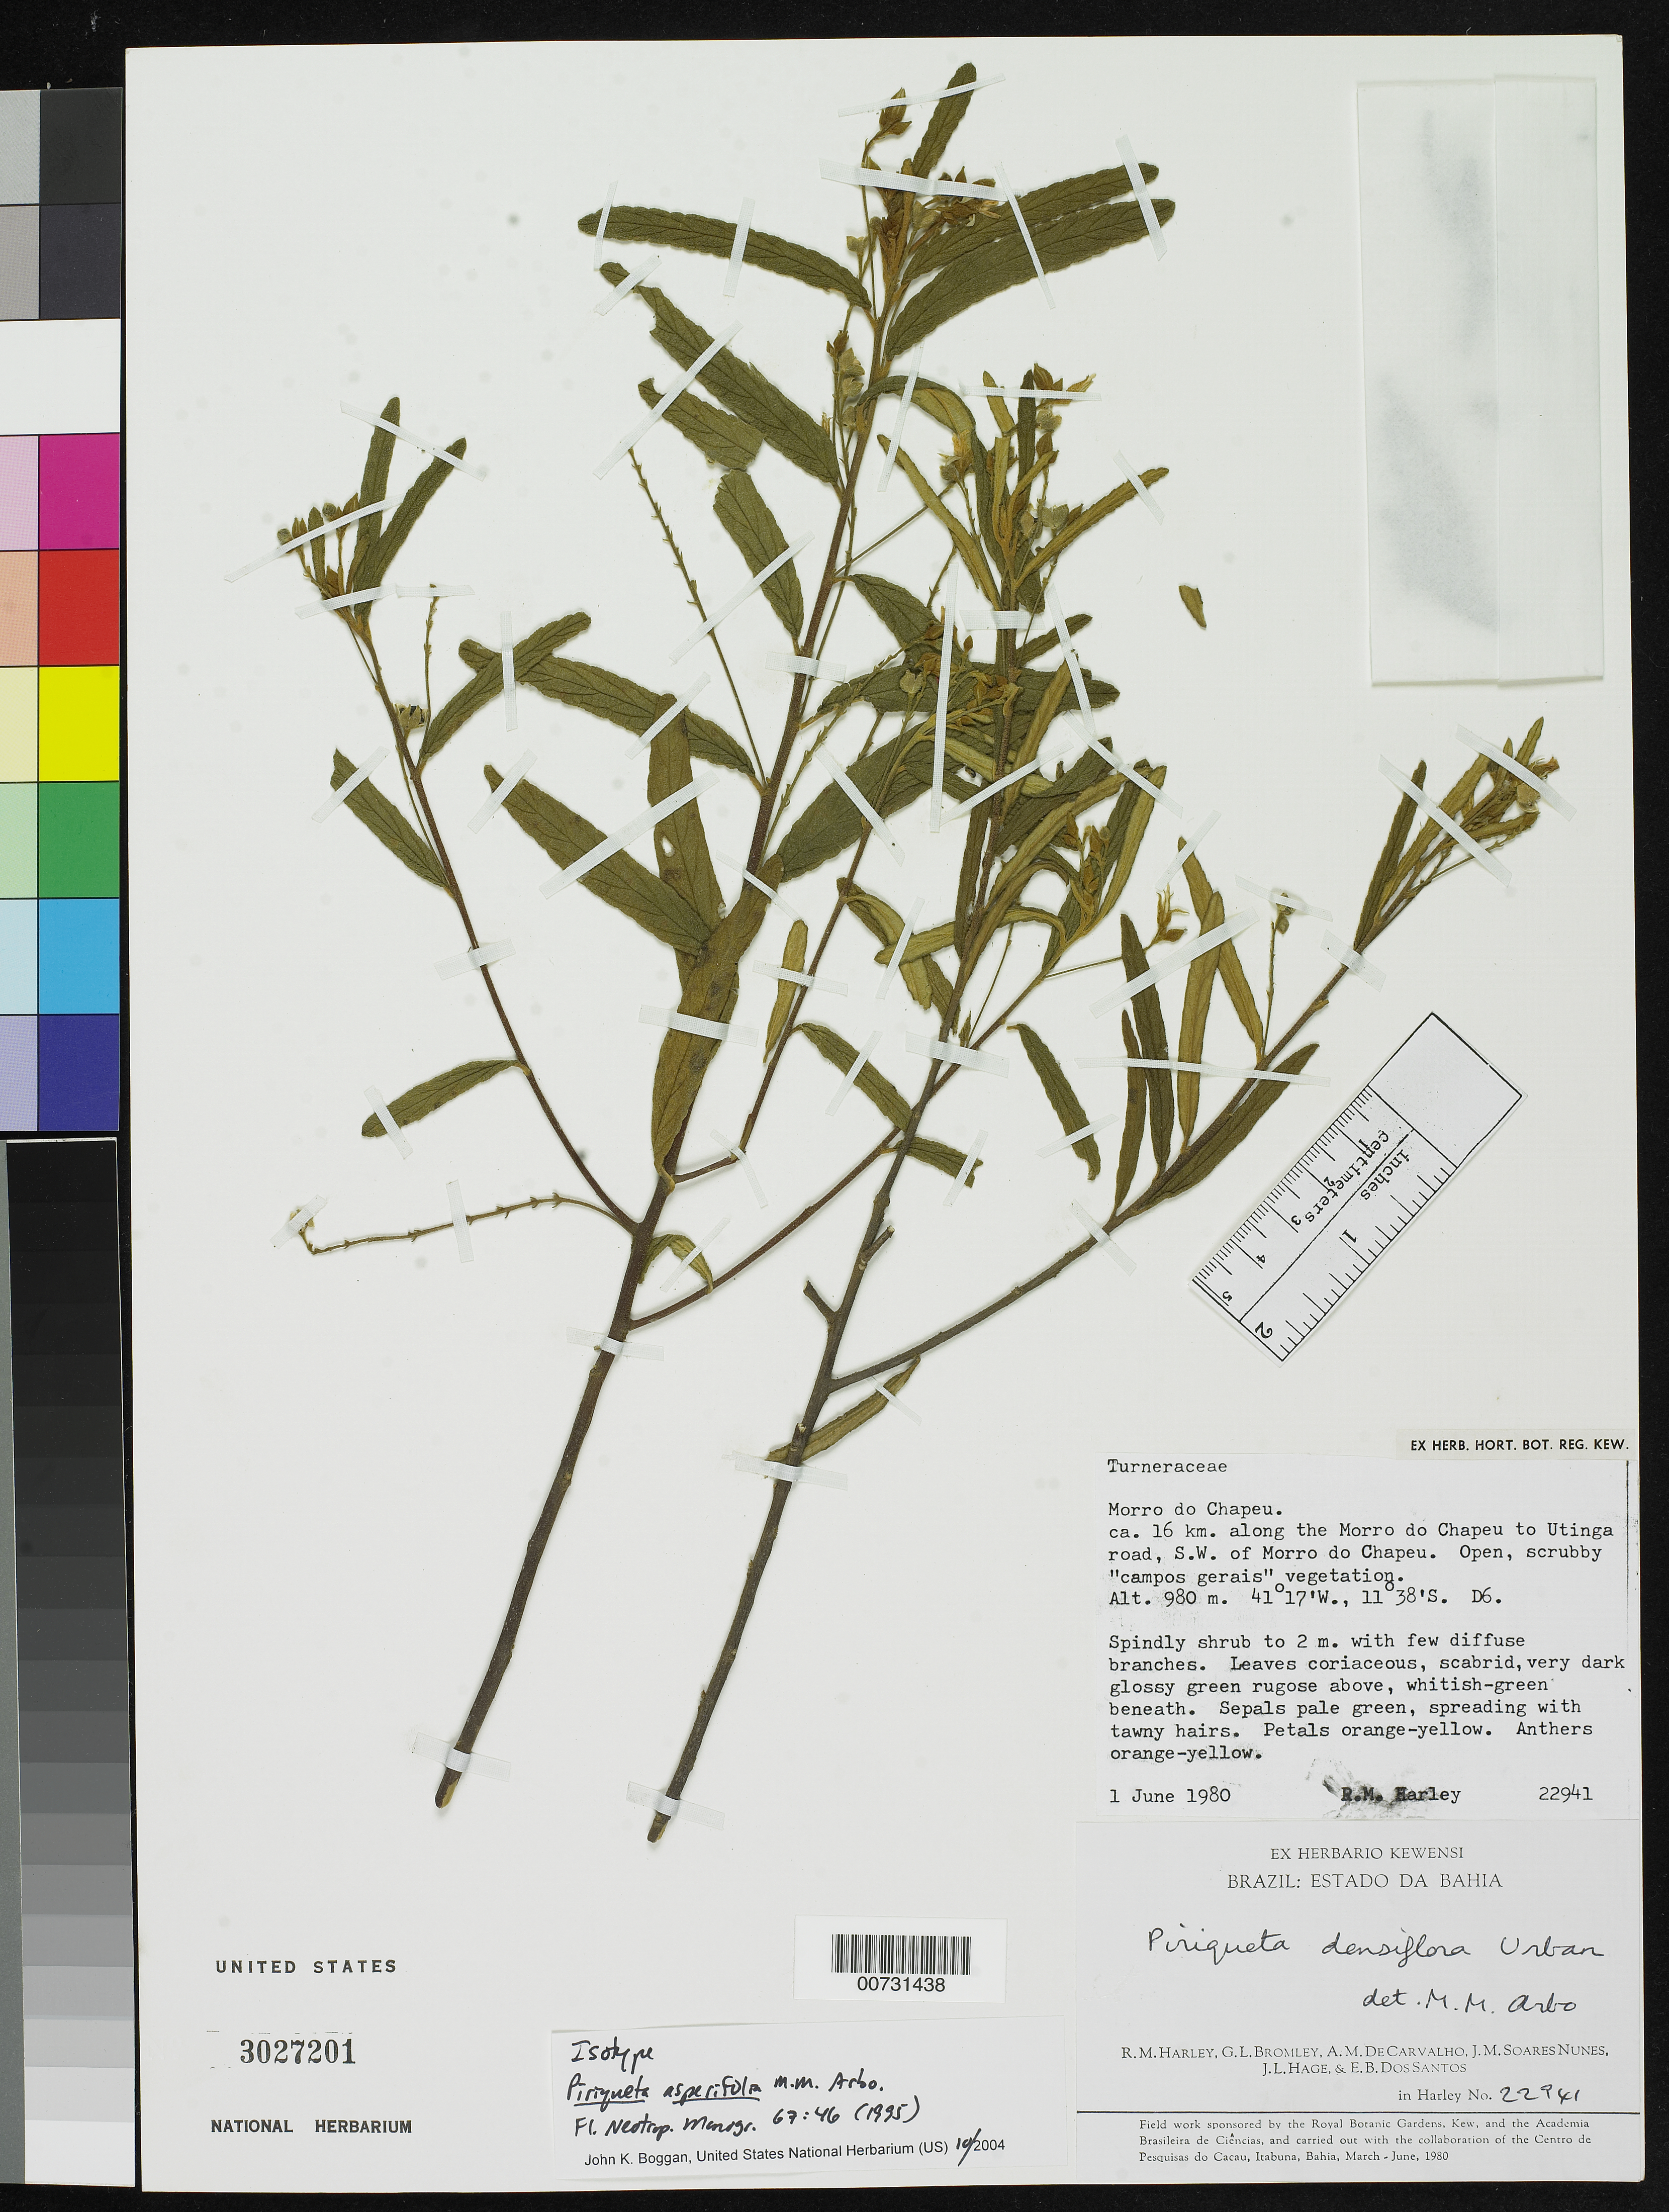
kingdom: Plantae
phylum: Tracheophyta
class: Magnoliopsida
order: Malpighiales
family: Turneraceae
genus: Piriqueta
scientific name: Piriqueta asperifolia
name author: Arbo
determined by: Boggan, J. K., (US), NMNH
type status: Isotype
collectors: R. M. Harley, G. L. Bromley, A. M. Carvalho, J. M. Soares Nunes, J. L. Hage & E. B. Santos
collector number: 22941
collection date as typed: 01 Jun 1980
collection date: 1980-06-01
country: Brazil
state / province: Bahia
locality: Morro deo Chapeu, ca. 16 km along the Morro do Chapeu to Utinga road, S.W. of Morro do Chapeau.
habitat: Open, scrubby "campos gerais" vegetation.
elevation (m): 980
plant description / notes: Holotype at CTES.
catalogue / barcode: US 3027201